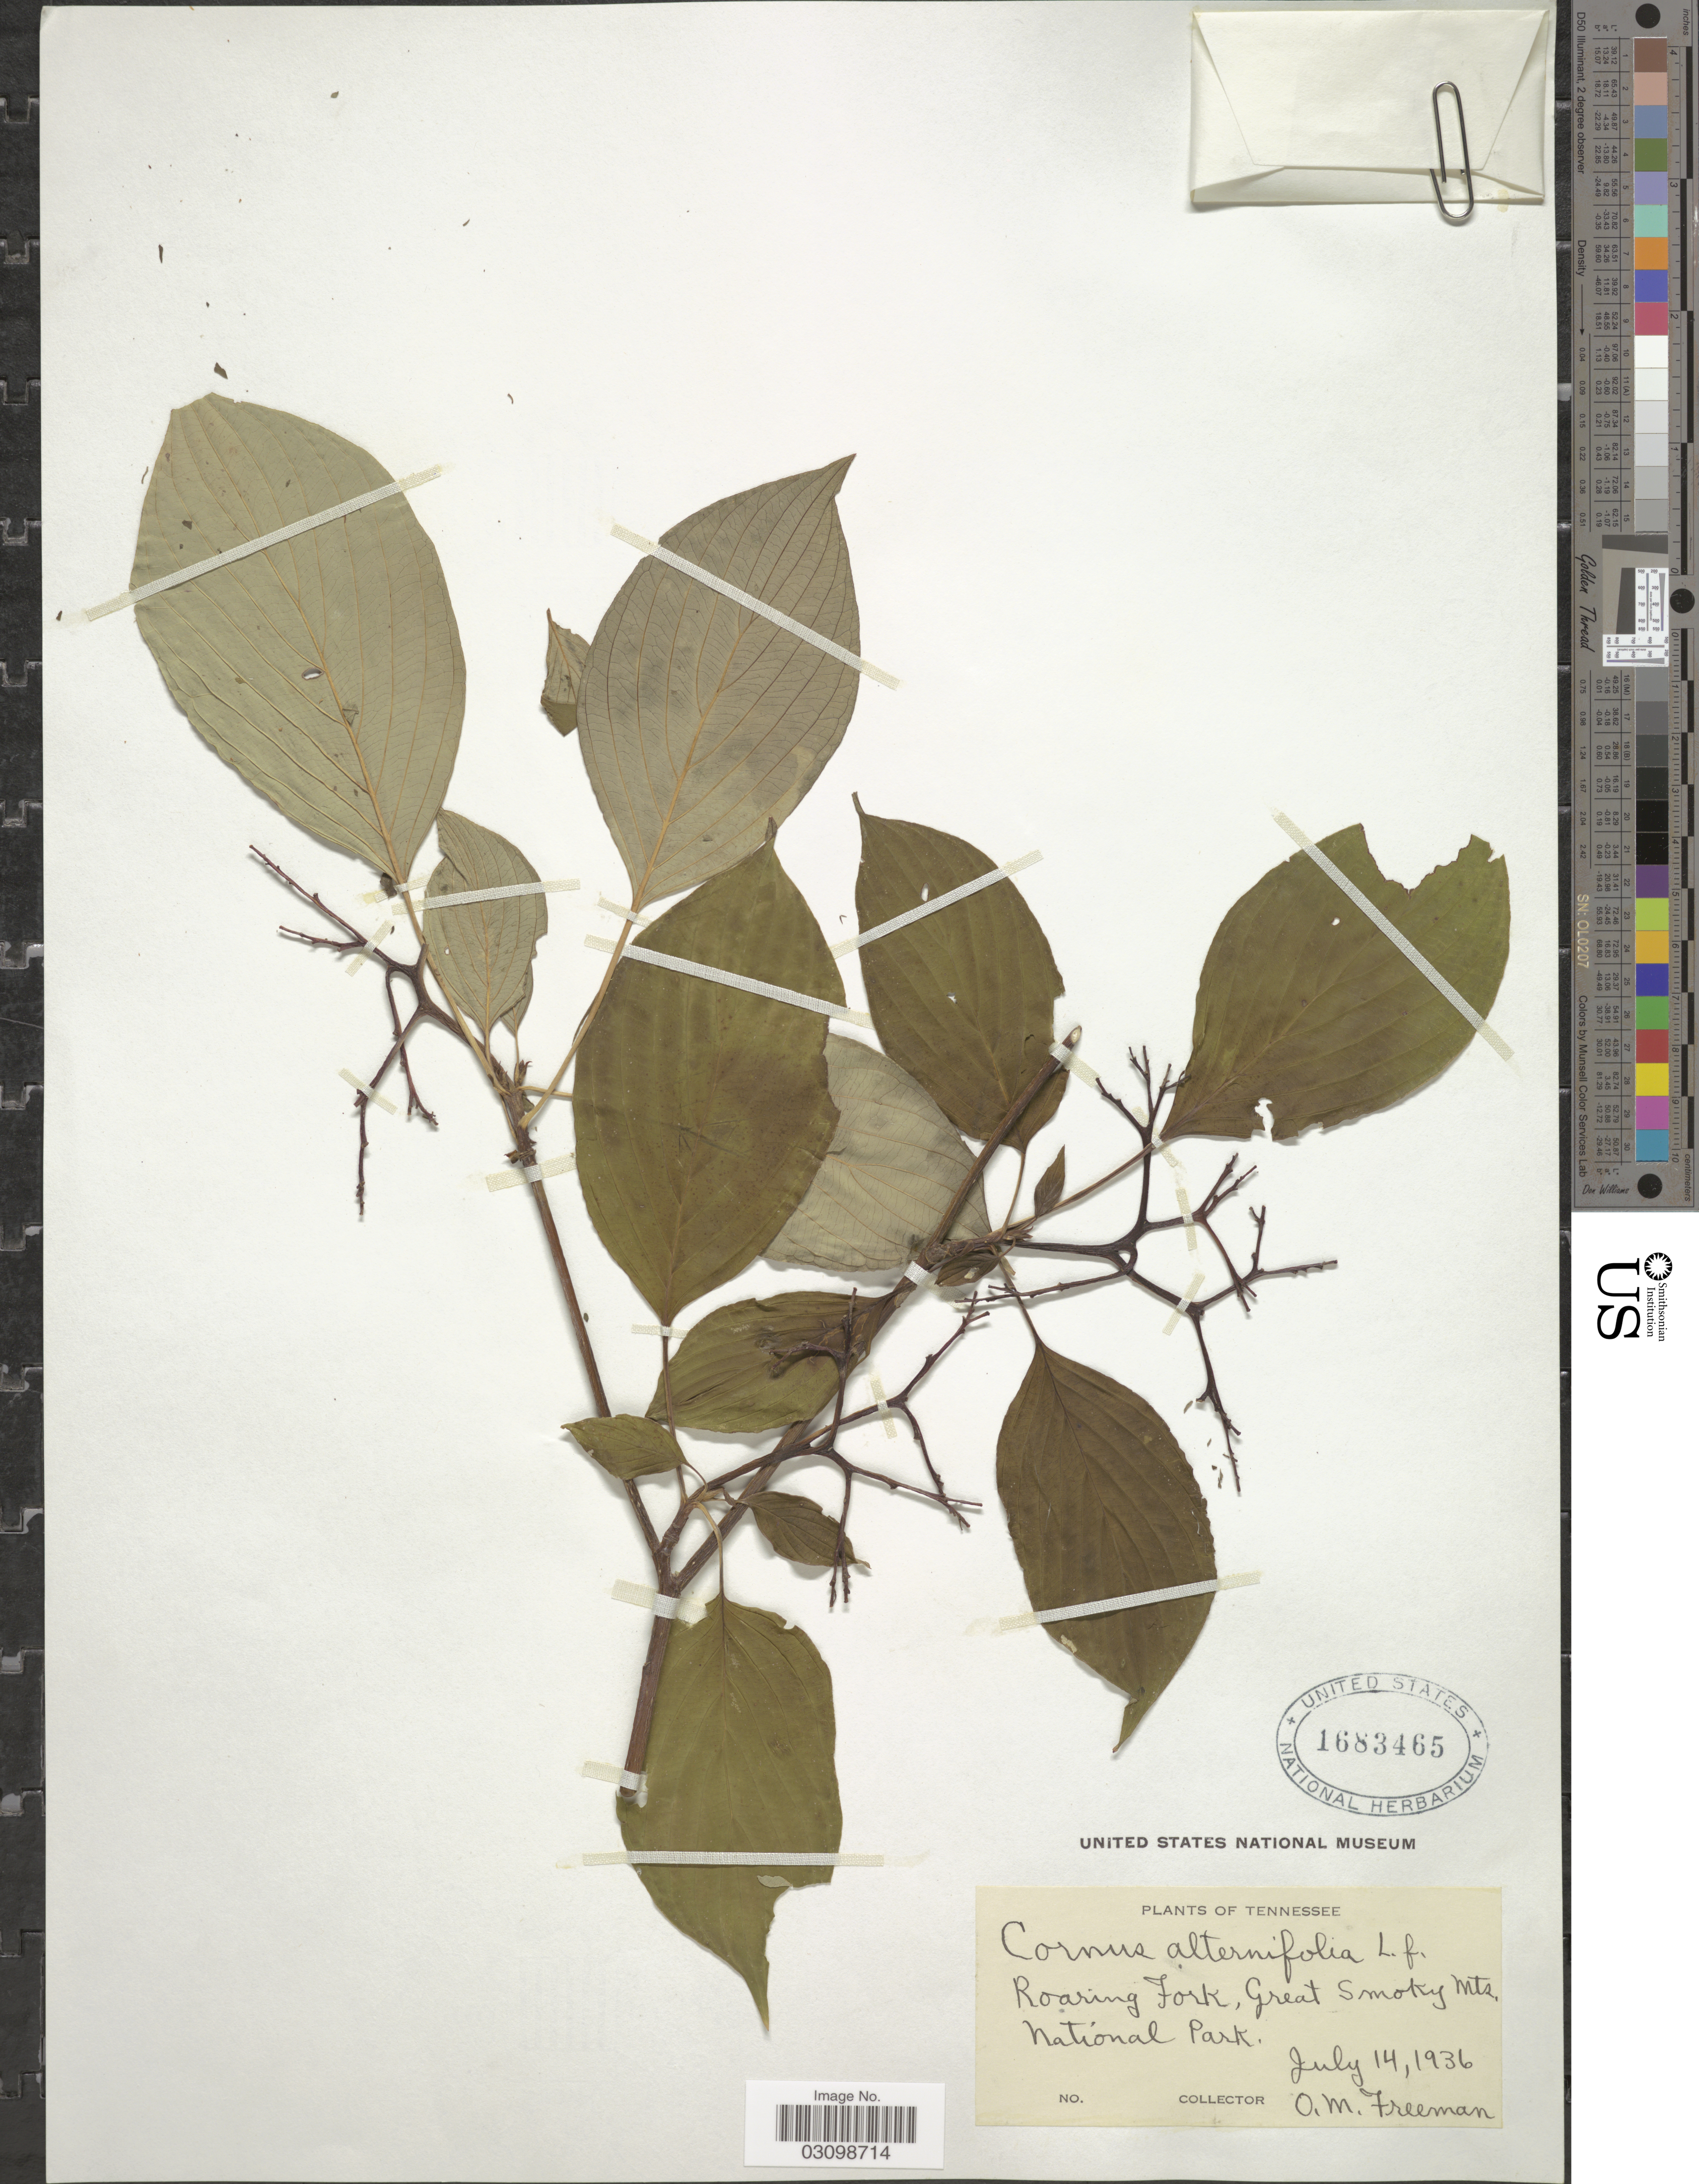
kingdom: Plantae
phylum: Tracheophyta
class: Magnoliopsida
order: Cornales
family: Cornaceae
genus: Cornus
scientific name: Cornus alternifolia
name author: L.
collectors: O. Freeman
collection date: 1936-07-14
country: United States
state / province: Tennessee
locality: Roaring Fork, Great Smoky Mts. National Park.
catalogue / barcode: US 1683465